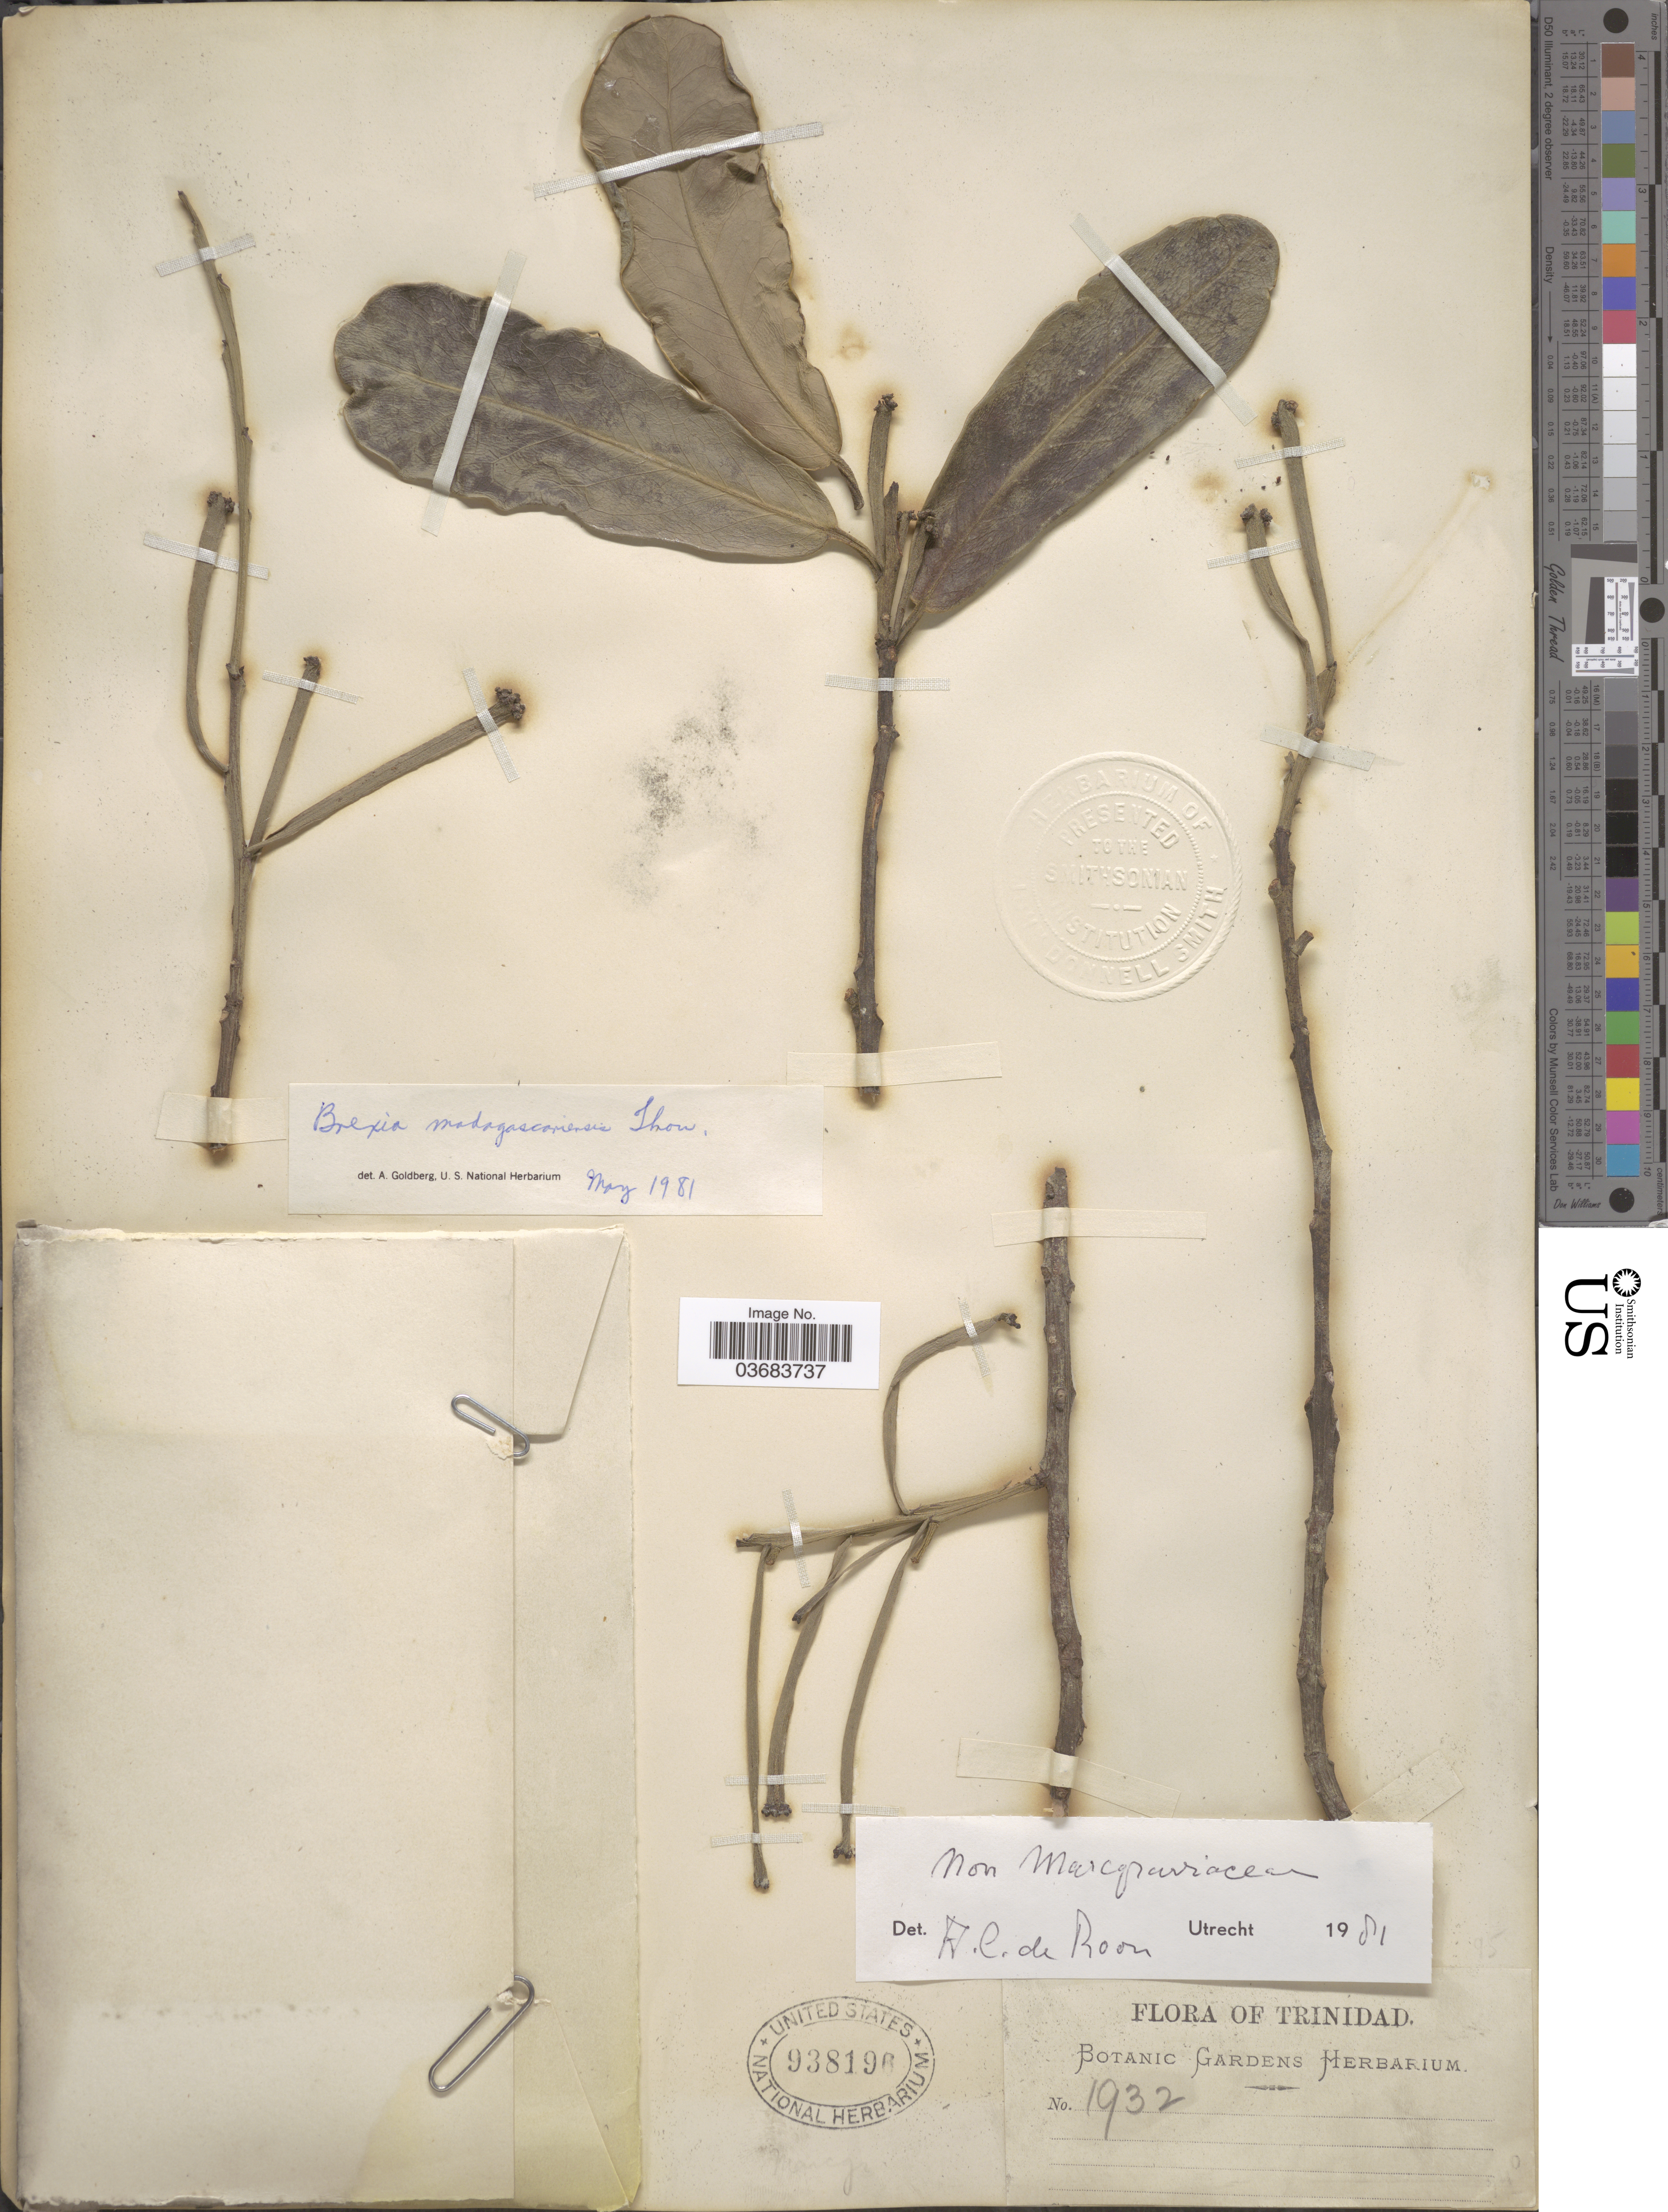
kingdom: Plantae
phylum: Tracheophyta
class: Magnoliopsida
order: Celastrales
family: Celastraceae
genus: Brexia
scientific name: Brexia madagascariensis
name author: (Lam.) Ker Gawl.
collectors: ex herb. Botanic Gardens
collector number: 1932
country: Trinidad and Tobago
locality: Trinidad.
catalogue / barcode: US 938196